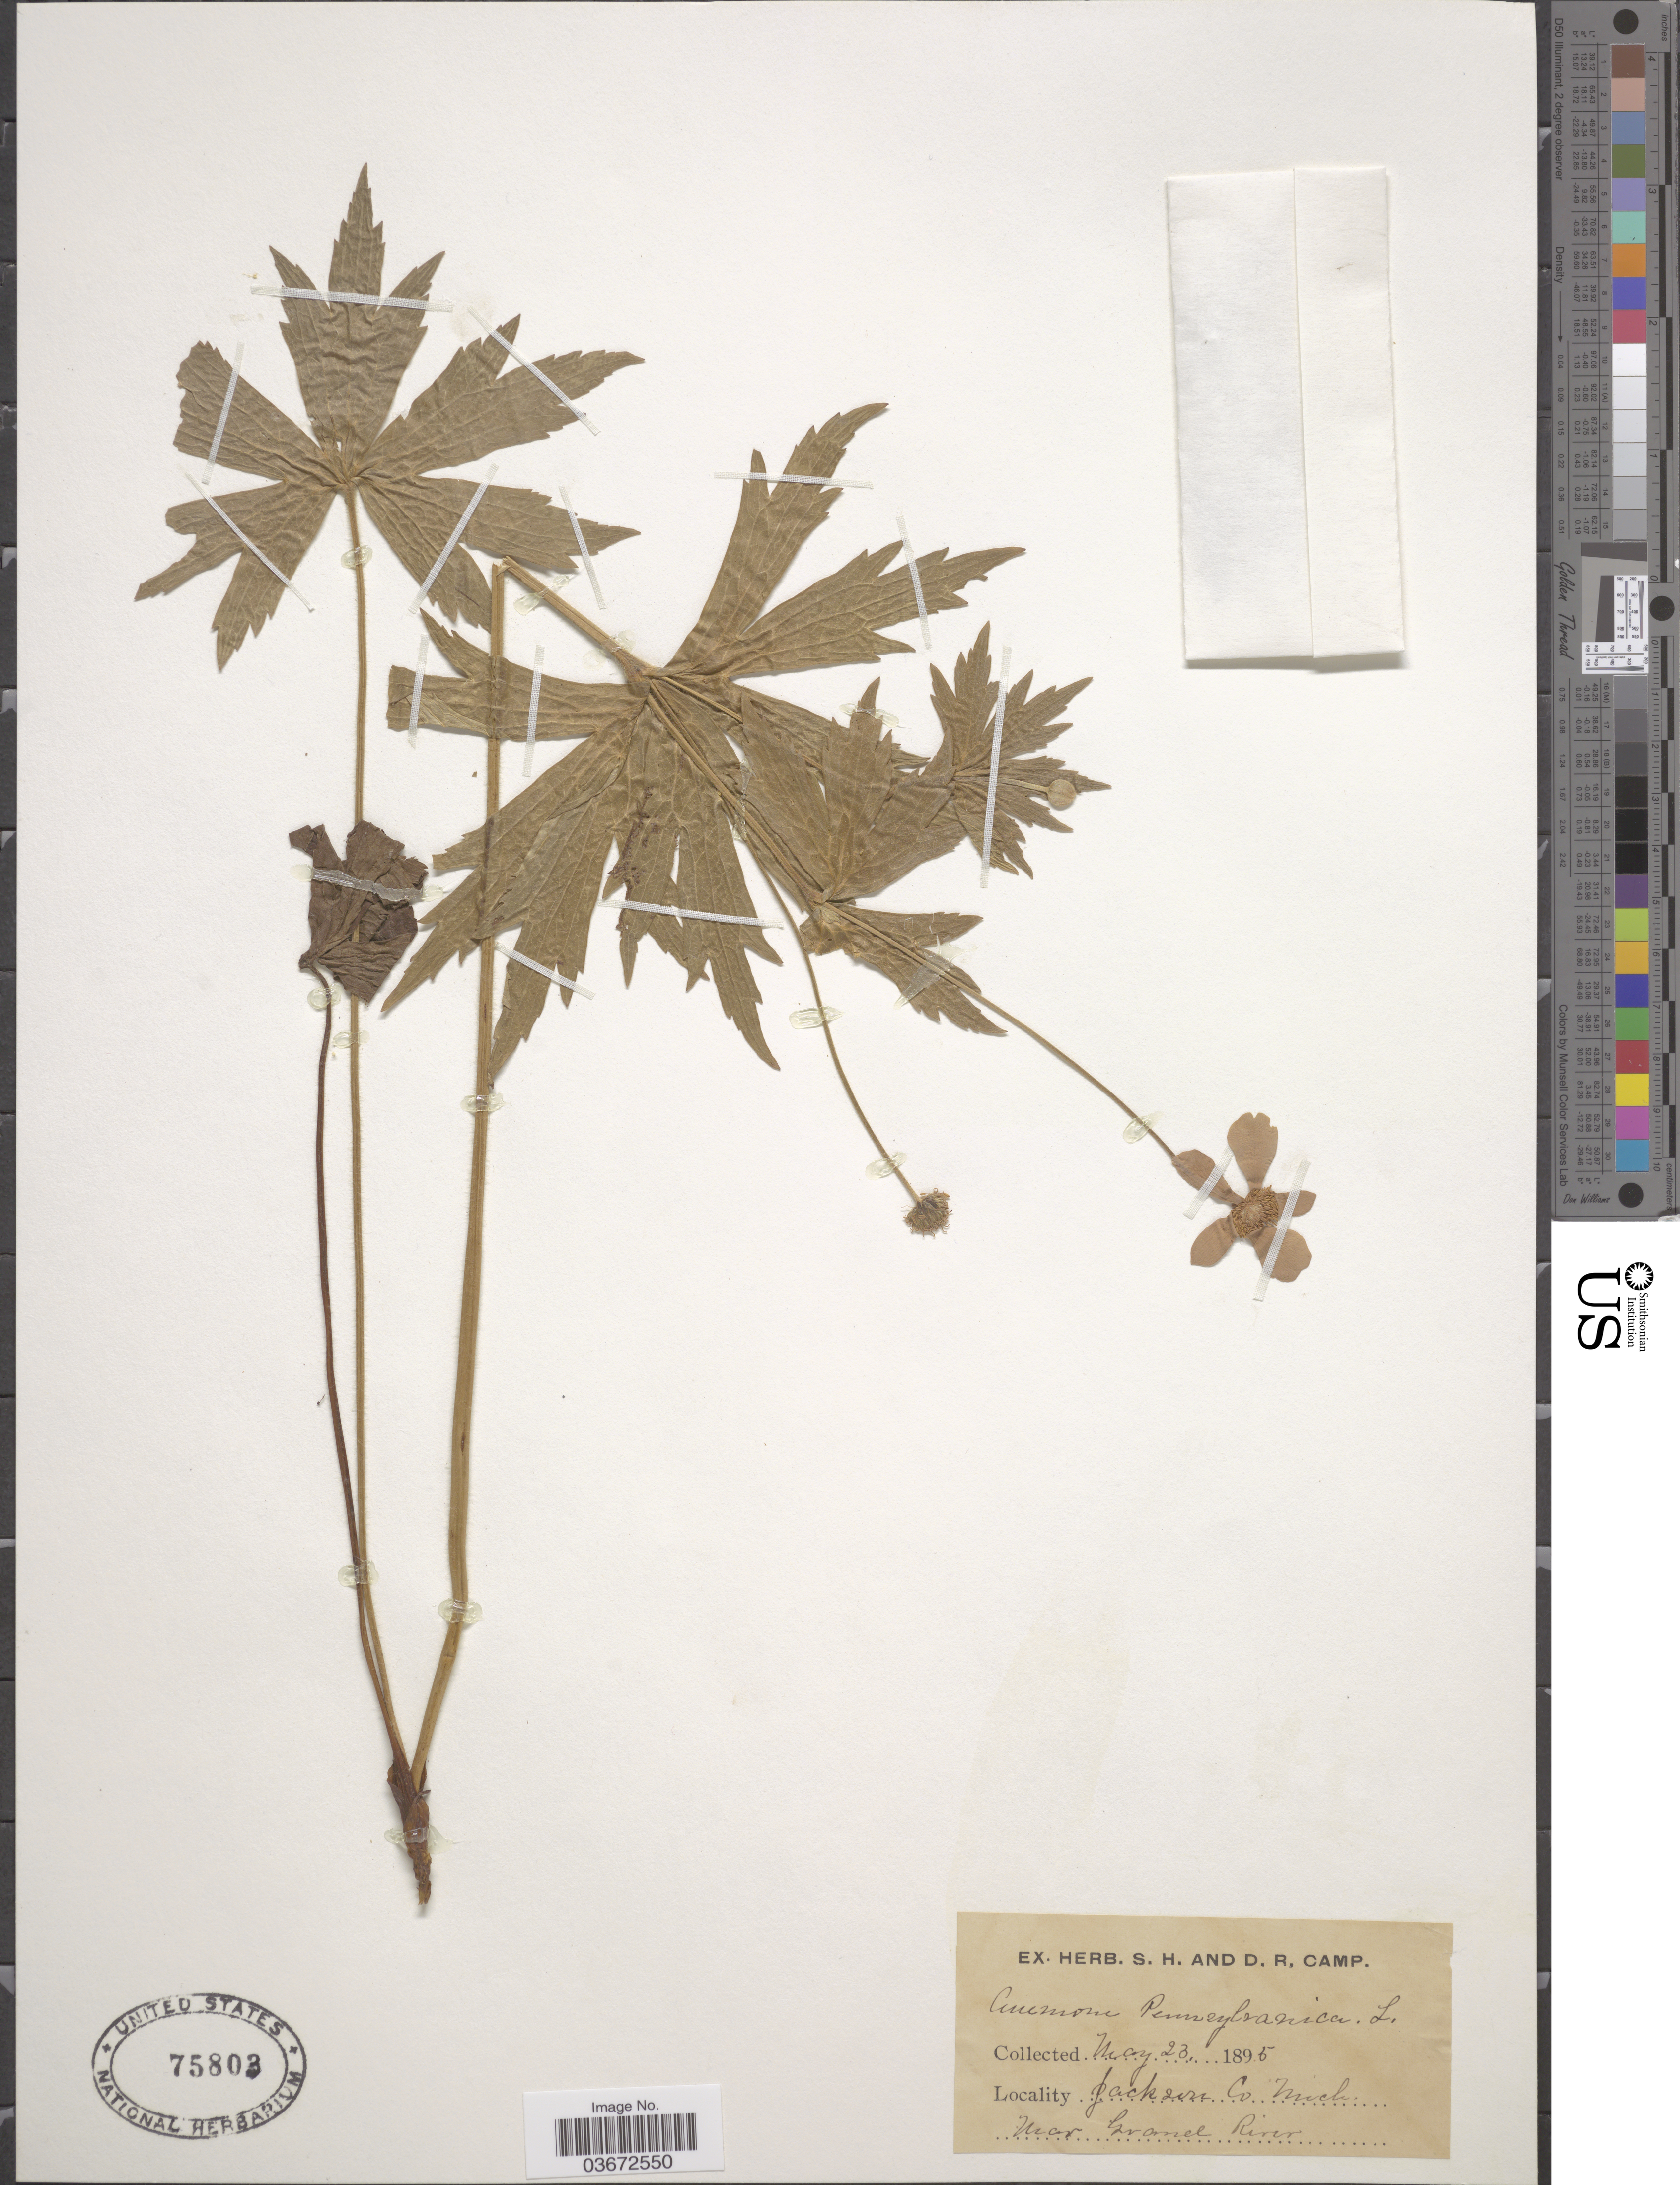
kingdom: Plantae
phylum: Tracheophyta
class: Magnoliopsida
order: Ranunculales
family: Ranunculaceae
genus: Anemone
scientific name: Anemone pennsylvanica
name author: L.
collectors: ex herb. S. H and D. R. Camp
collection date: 1895-05-23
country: United States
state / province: Michigan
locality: Jackson Co. Near Grand River.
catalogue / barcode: US 75803